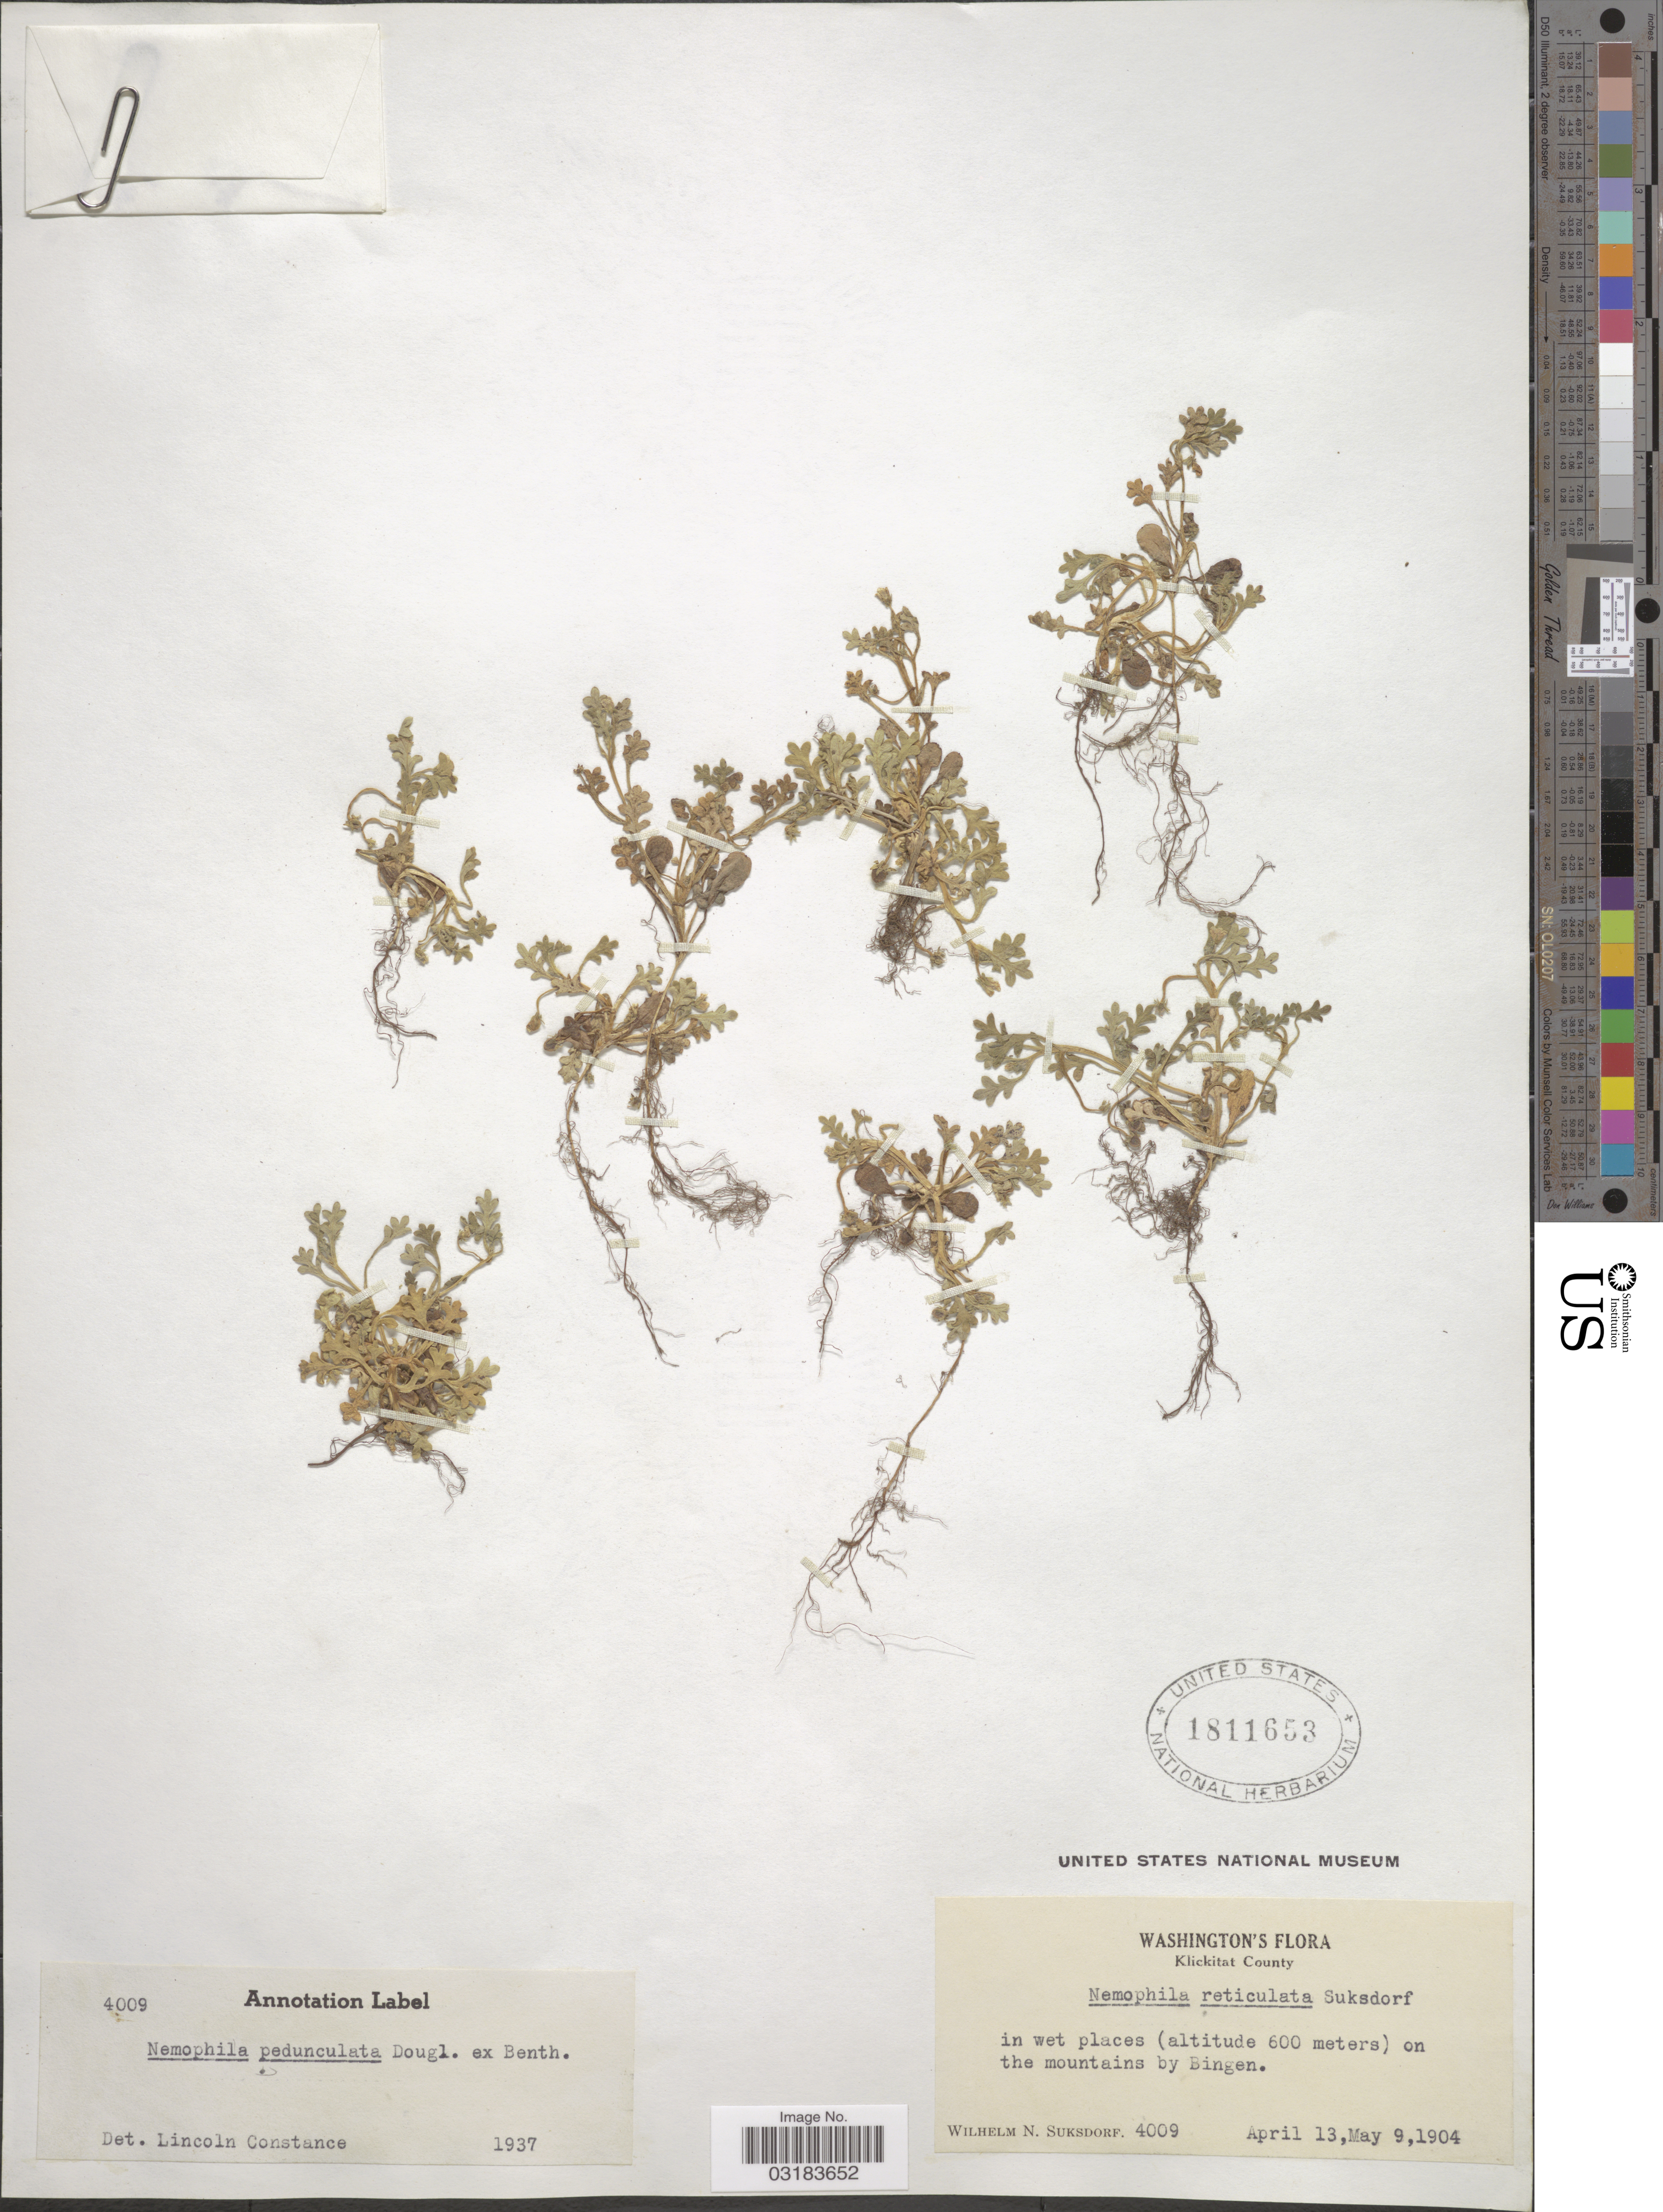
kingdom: Plantae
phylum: Tracheophyta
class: Magnoliopsida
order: Boraginales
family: Hydrophyllaceae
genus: Nemophila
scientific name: Nemophila pedunculata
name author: Douglas ex Benth.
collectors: W. N. Suksdorf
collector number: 4009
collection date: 1904-04-13/1904-05-09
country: United States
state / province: Washington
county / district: Klickitat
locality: Klickitat, in wet places on the mountains by Bingen.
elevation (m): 600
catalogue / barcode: US 1811653